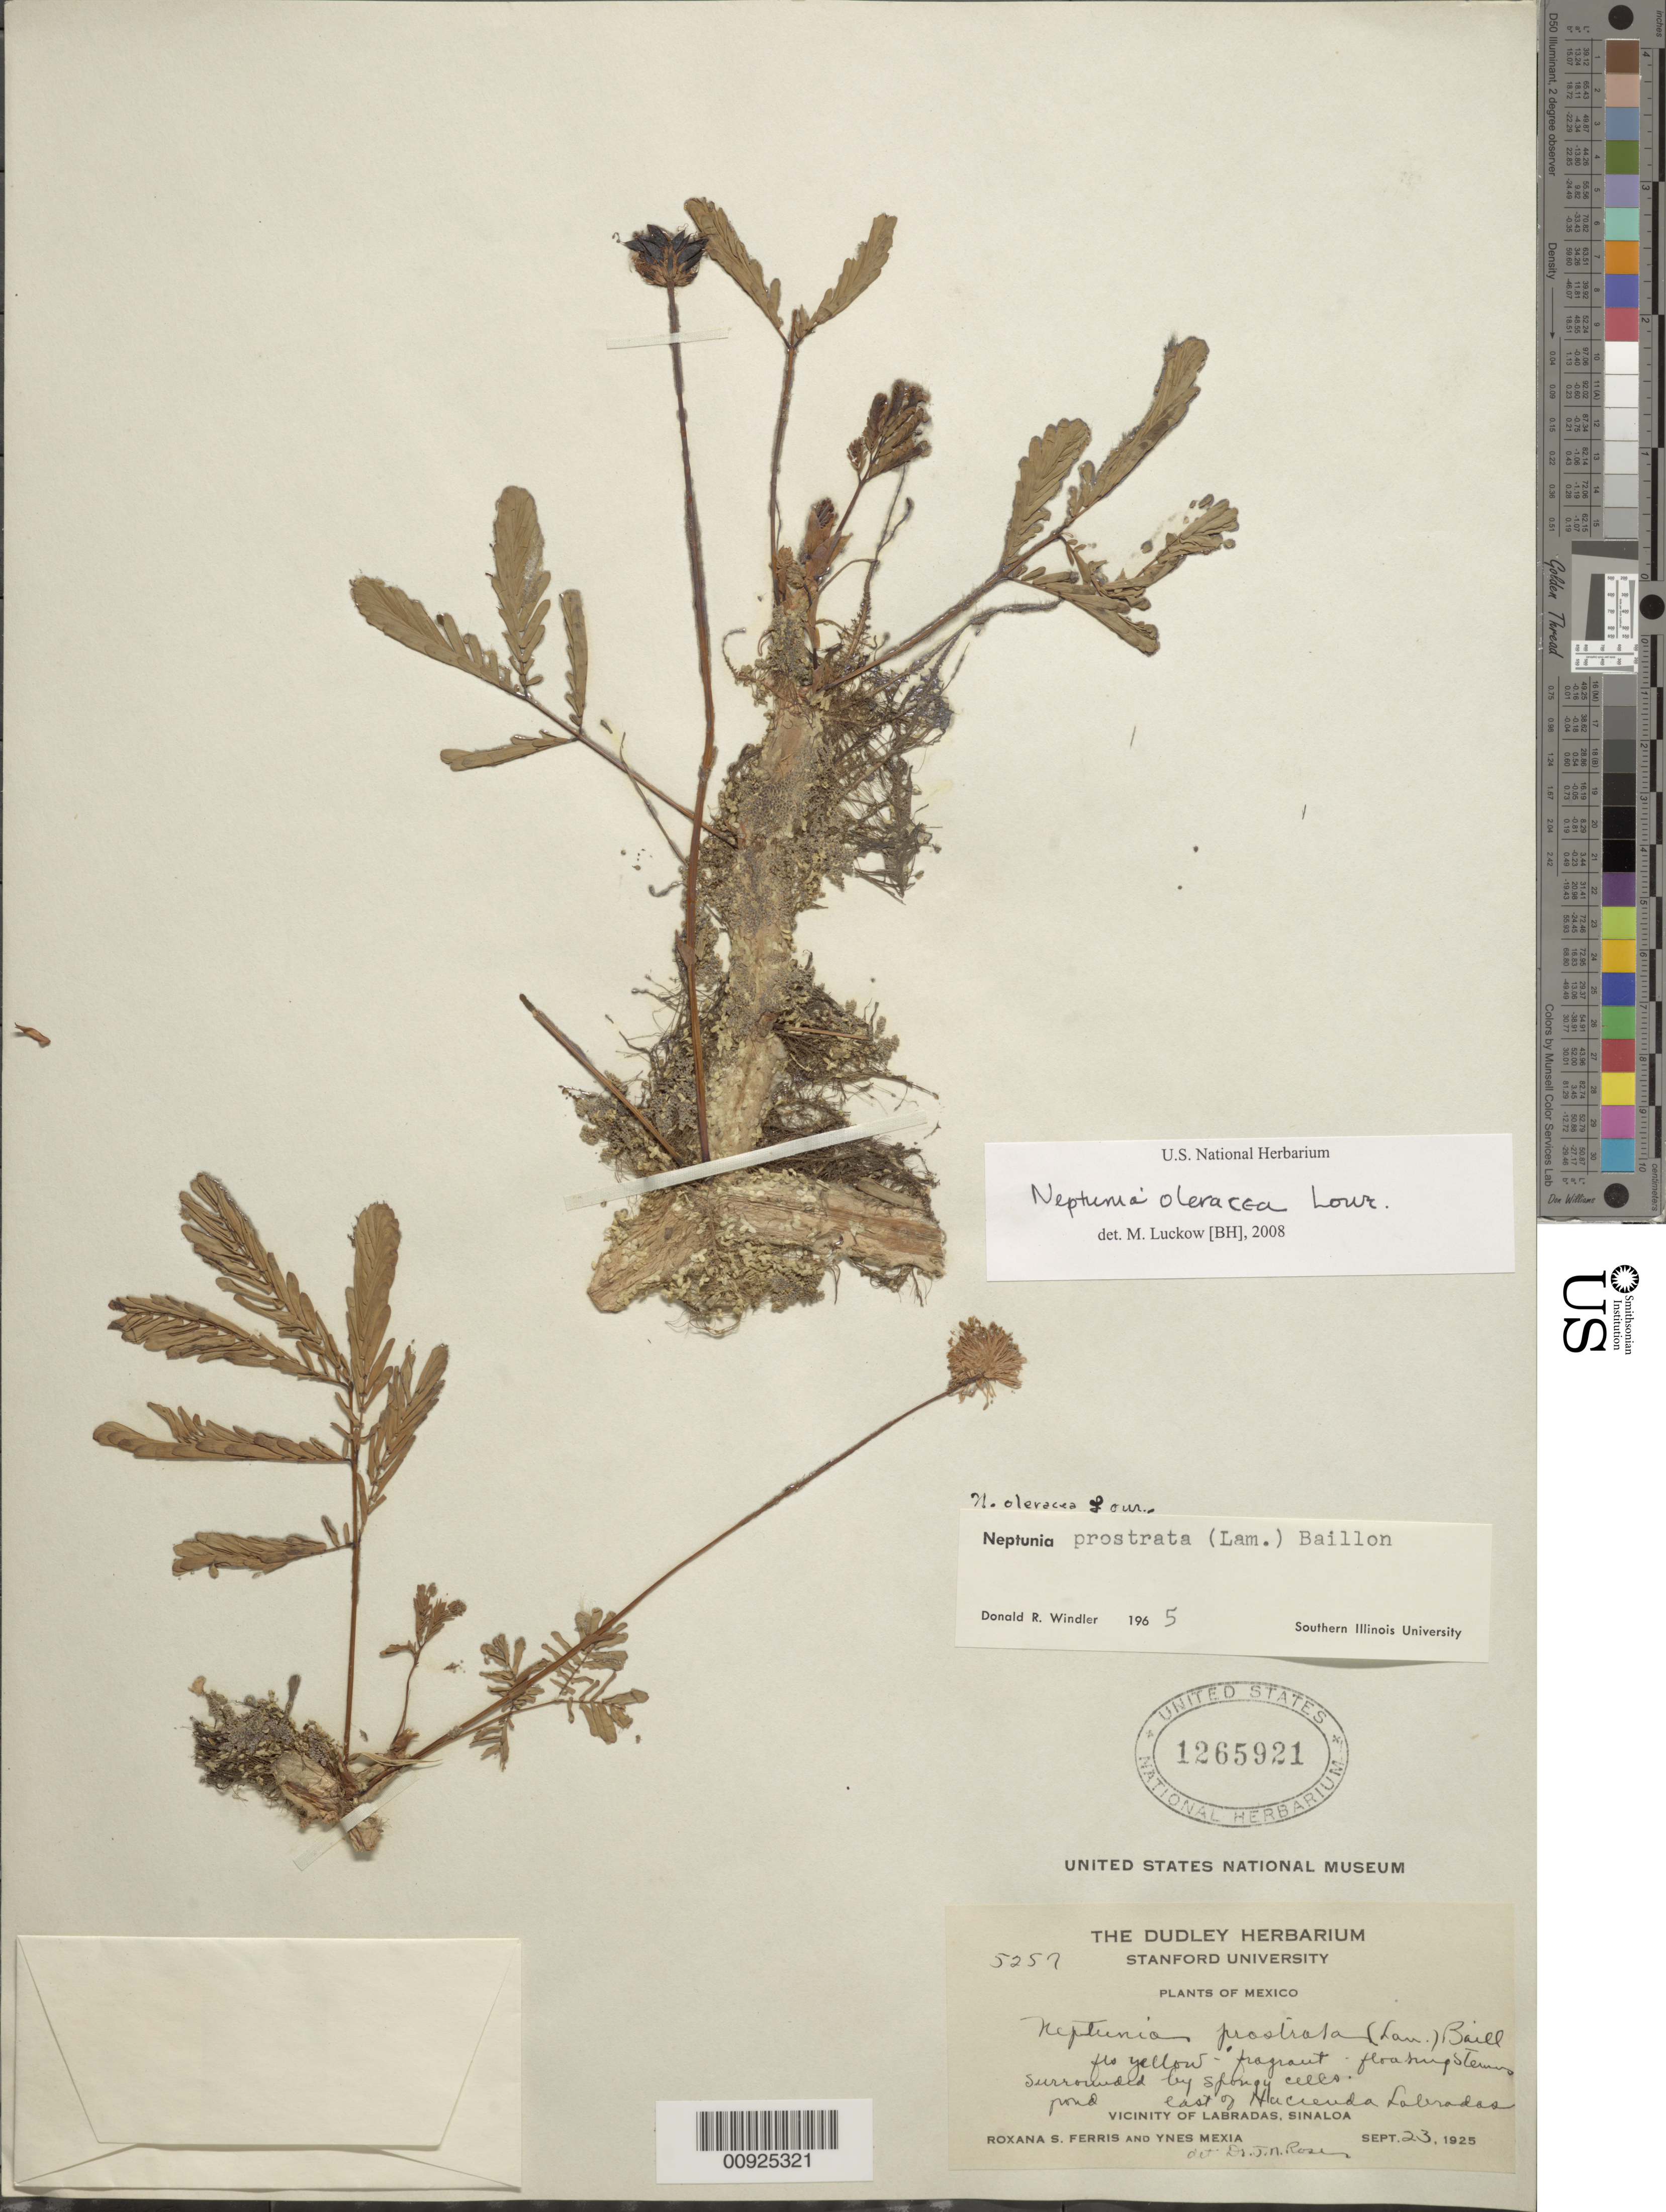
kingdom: Plantae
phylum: Tracheophyta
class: Magnoliopsida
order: Fabales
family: Fabaceae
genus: Neptunia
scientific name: Neptunia oleracea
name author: Lour.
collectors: R. S. Ferris & Y. Mexia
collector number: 5257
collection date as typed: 23 Sep 1925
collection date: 1925-09-23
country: Mexico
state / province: Sinaloa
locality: East of Hacienda Labradas. Vicinity of Labradas, Sinaloa.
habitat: Pond.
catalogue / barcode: US 1265921